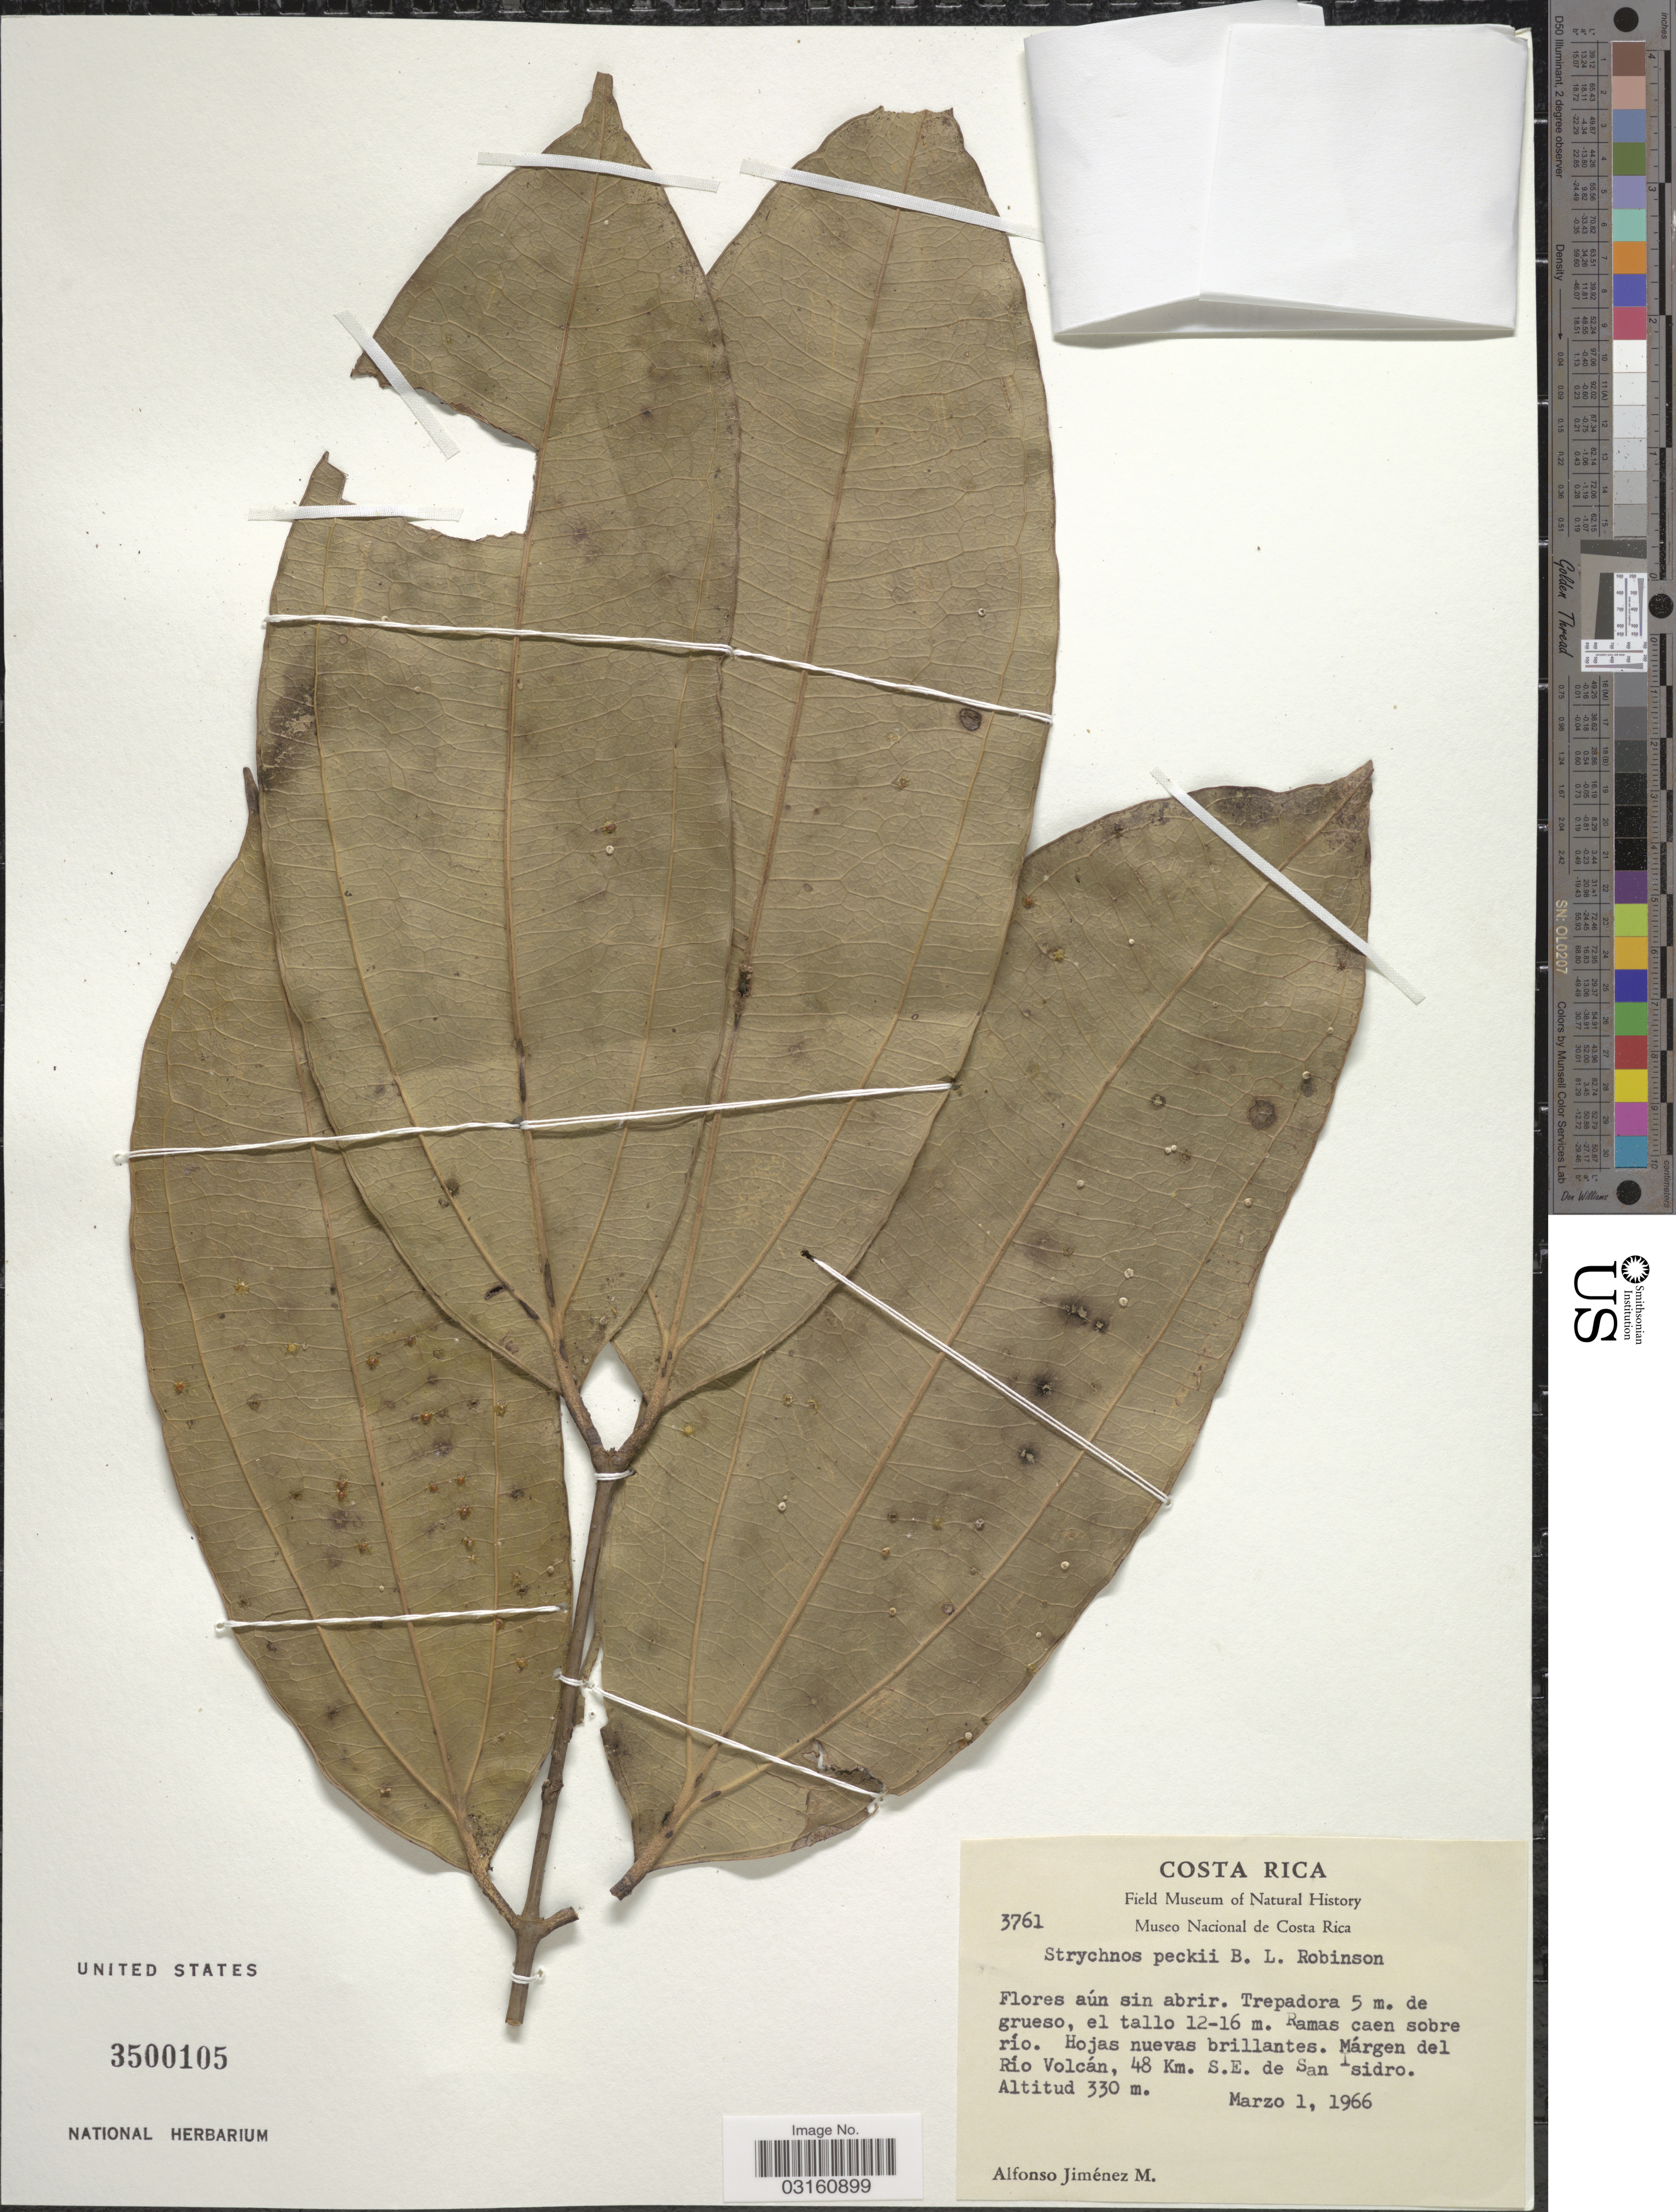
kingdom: Plantae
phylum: Tracheophyta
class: Magnoliopsida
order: Gentianales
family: Loganiaceae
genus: Strychnos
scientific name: Strychnos peckii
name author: B.L. Rob.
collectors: A. Jimenez M.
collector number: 3761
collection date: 1966-03-01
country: Costa Rica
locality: Márgen del Río Volcán, 48 Km. S.E. de San Isidro.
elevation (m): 330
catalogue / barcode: US 3500105